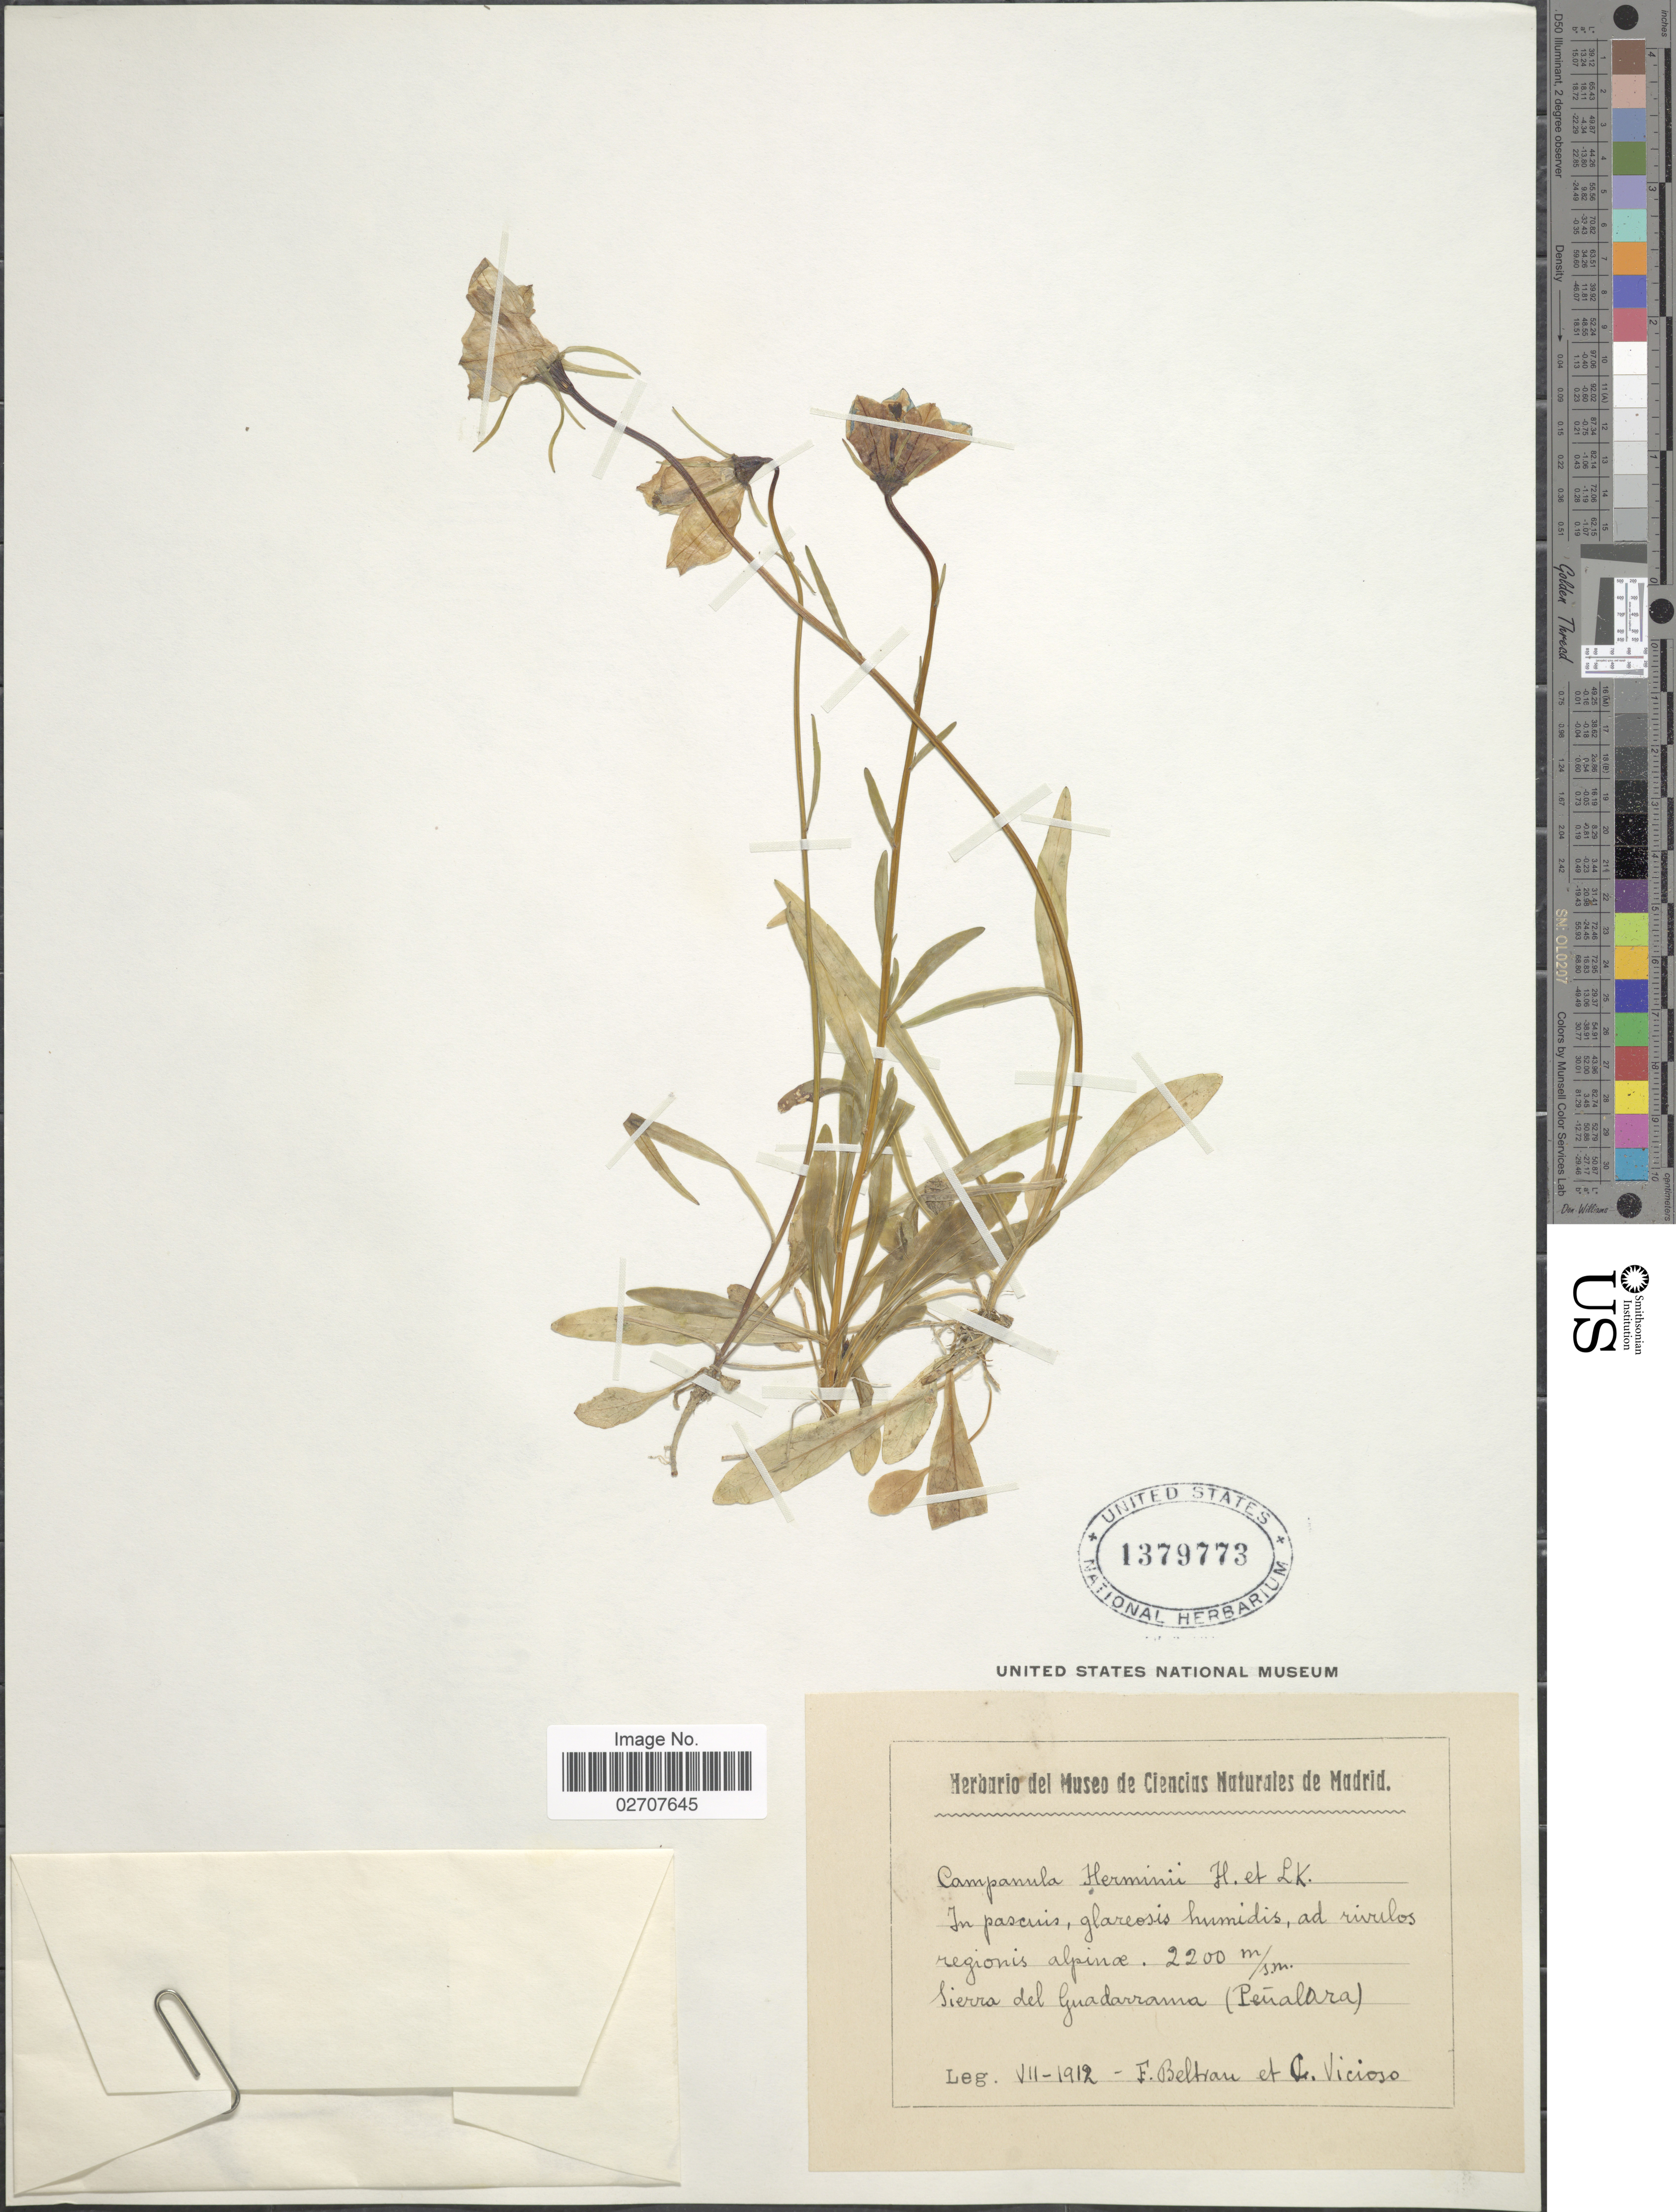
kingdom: Plantae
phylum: Tracheophyta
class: Magnoliopsida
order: Asterales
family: Campanulaceae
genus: Campanula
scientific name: Campanula herminii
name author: Hoffmanns. & Link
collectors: F. Beltran & C. Vicioso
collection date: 1912-07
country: Spain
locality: Sierra del Guadarrama (Penalara)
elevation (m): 2200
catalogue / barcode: US 1379773